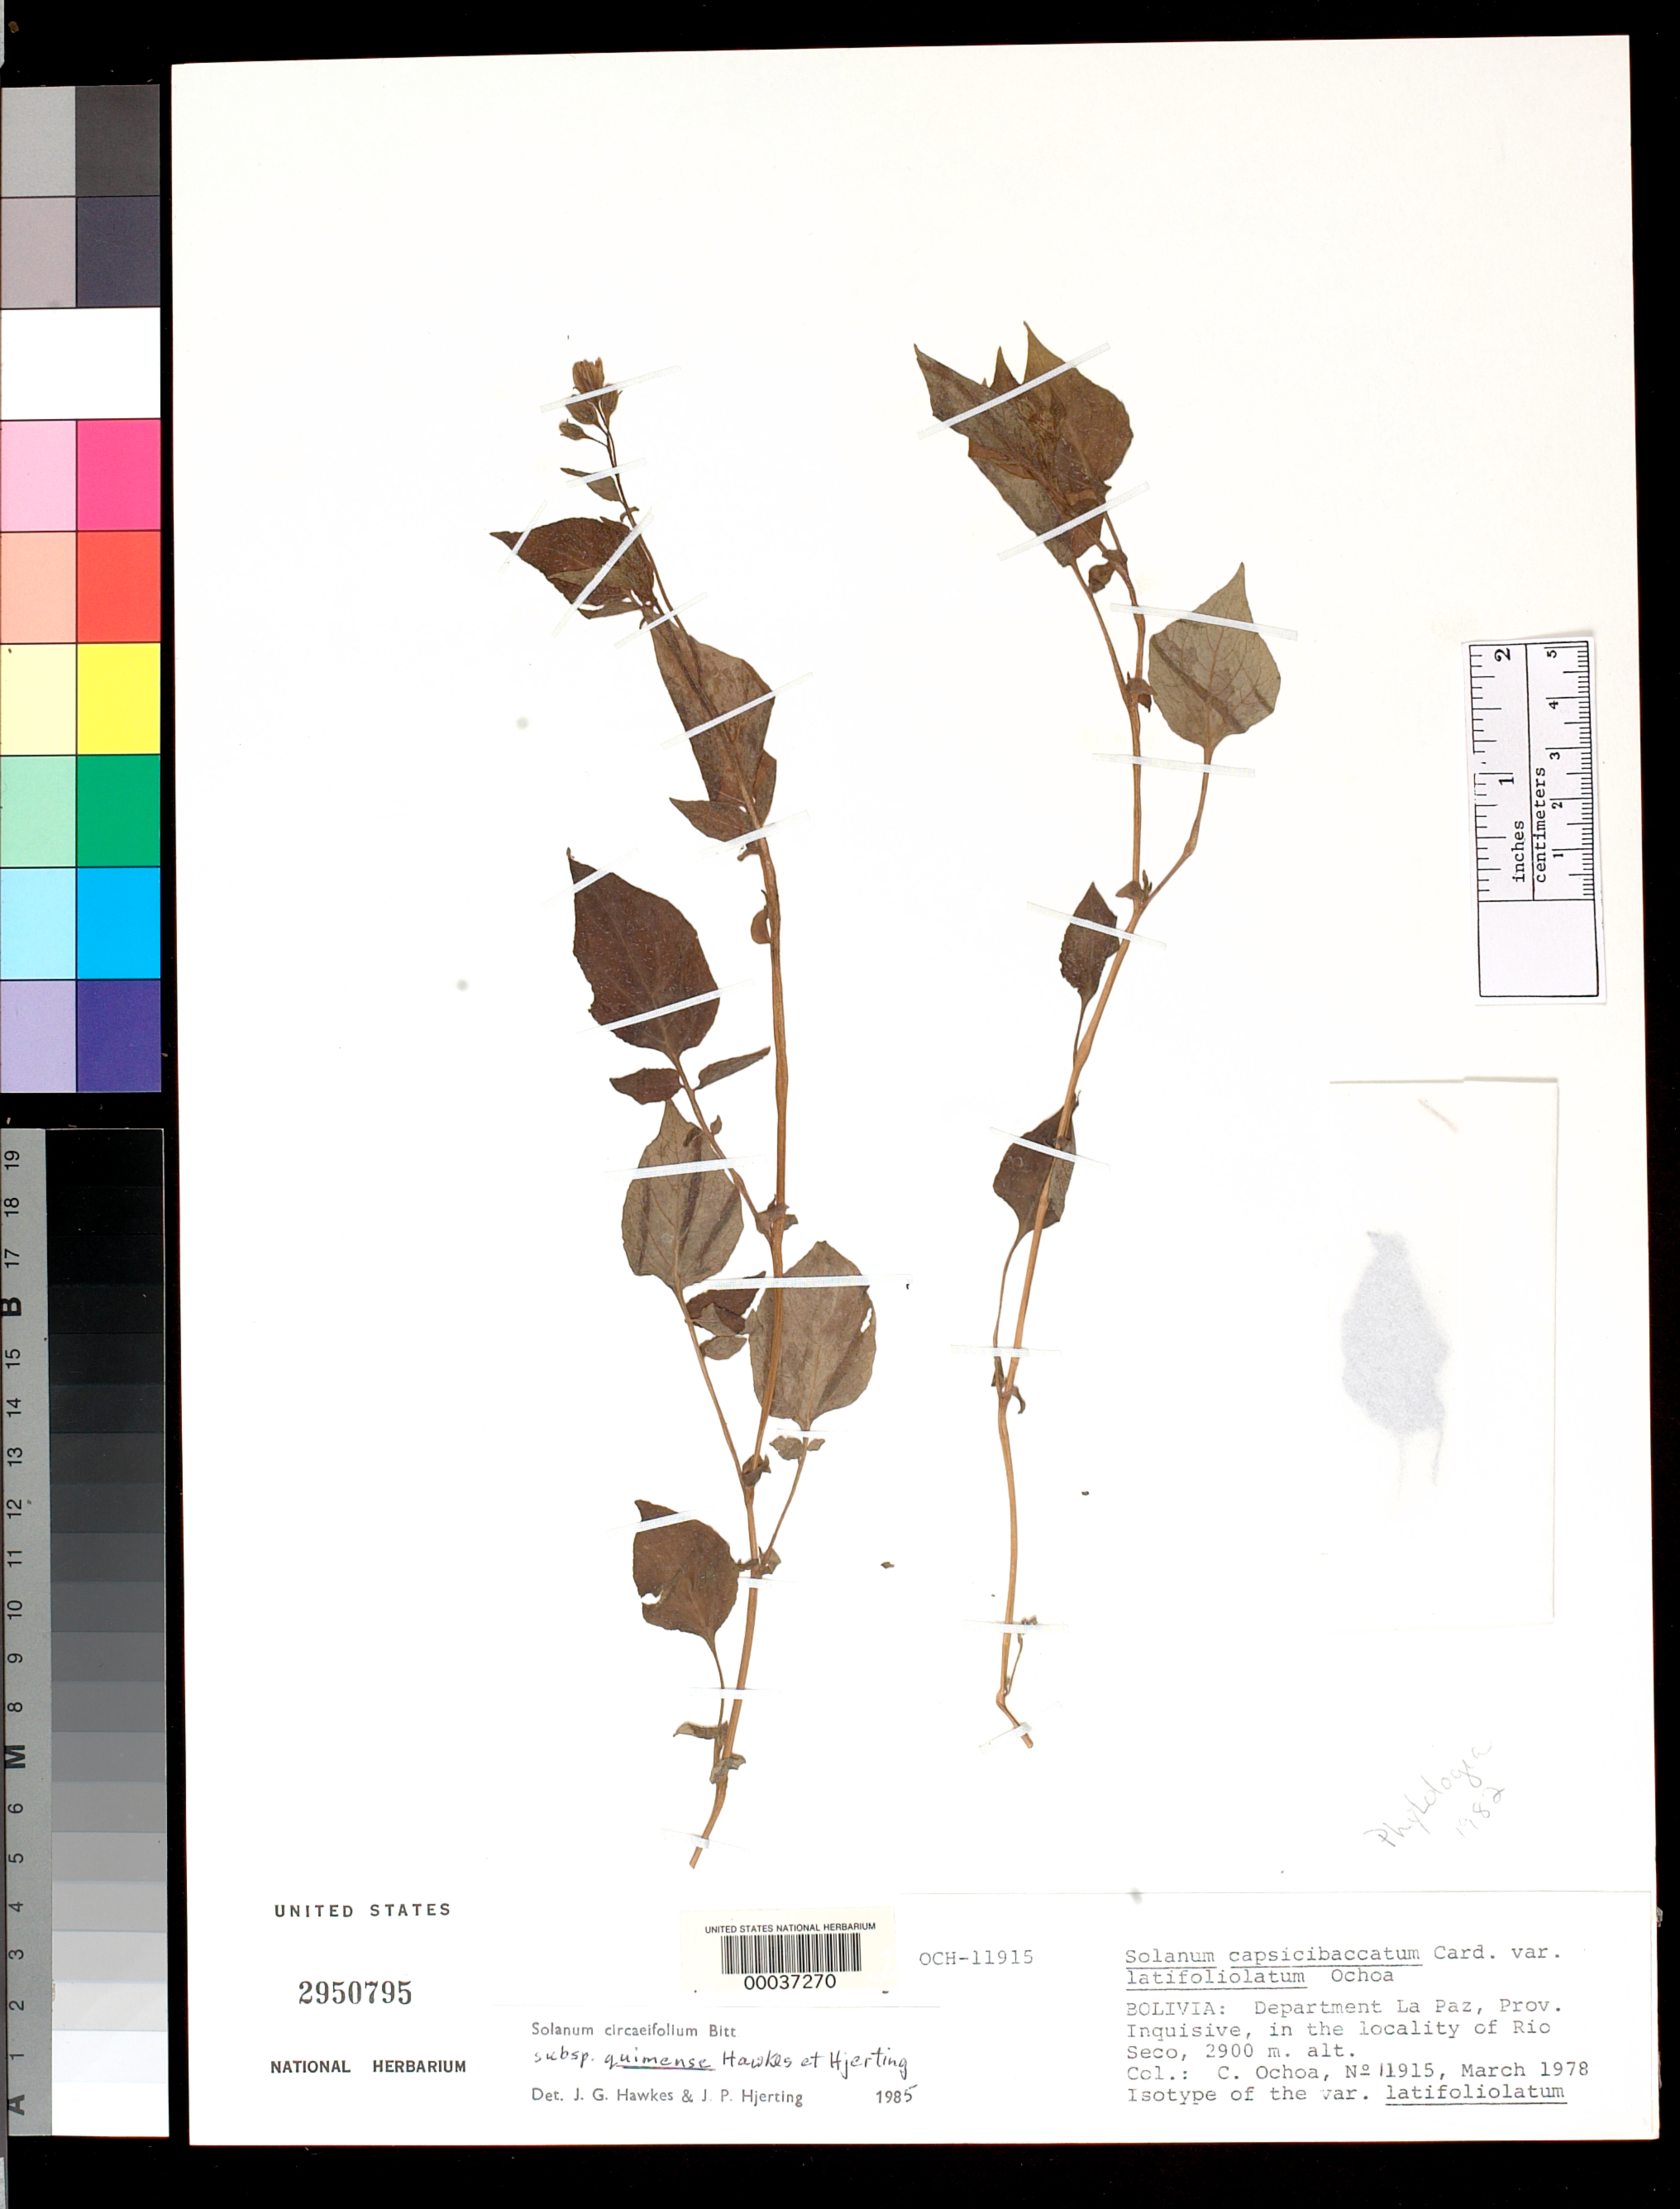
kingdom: Plantae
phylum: Tracheophyta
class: Magnoliopsida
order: Solanales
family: Solanaceae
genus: Solanum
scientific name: Solanum capsicibaccatum var. latifoliolatum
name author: Ochoa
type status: Isotype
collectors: C. M. Ochoa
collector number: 11915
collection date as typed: Mar 1978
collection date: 1978-03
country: Bolivia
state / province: La Paz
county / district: Inquisivi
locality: Rio Seco.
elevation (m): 2900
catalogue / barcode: US 2950795